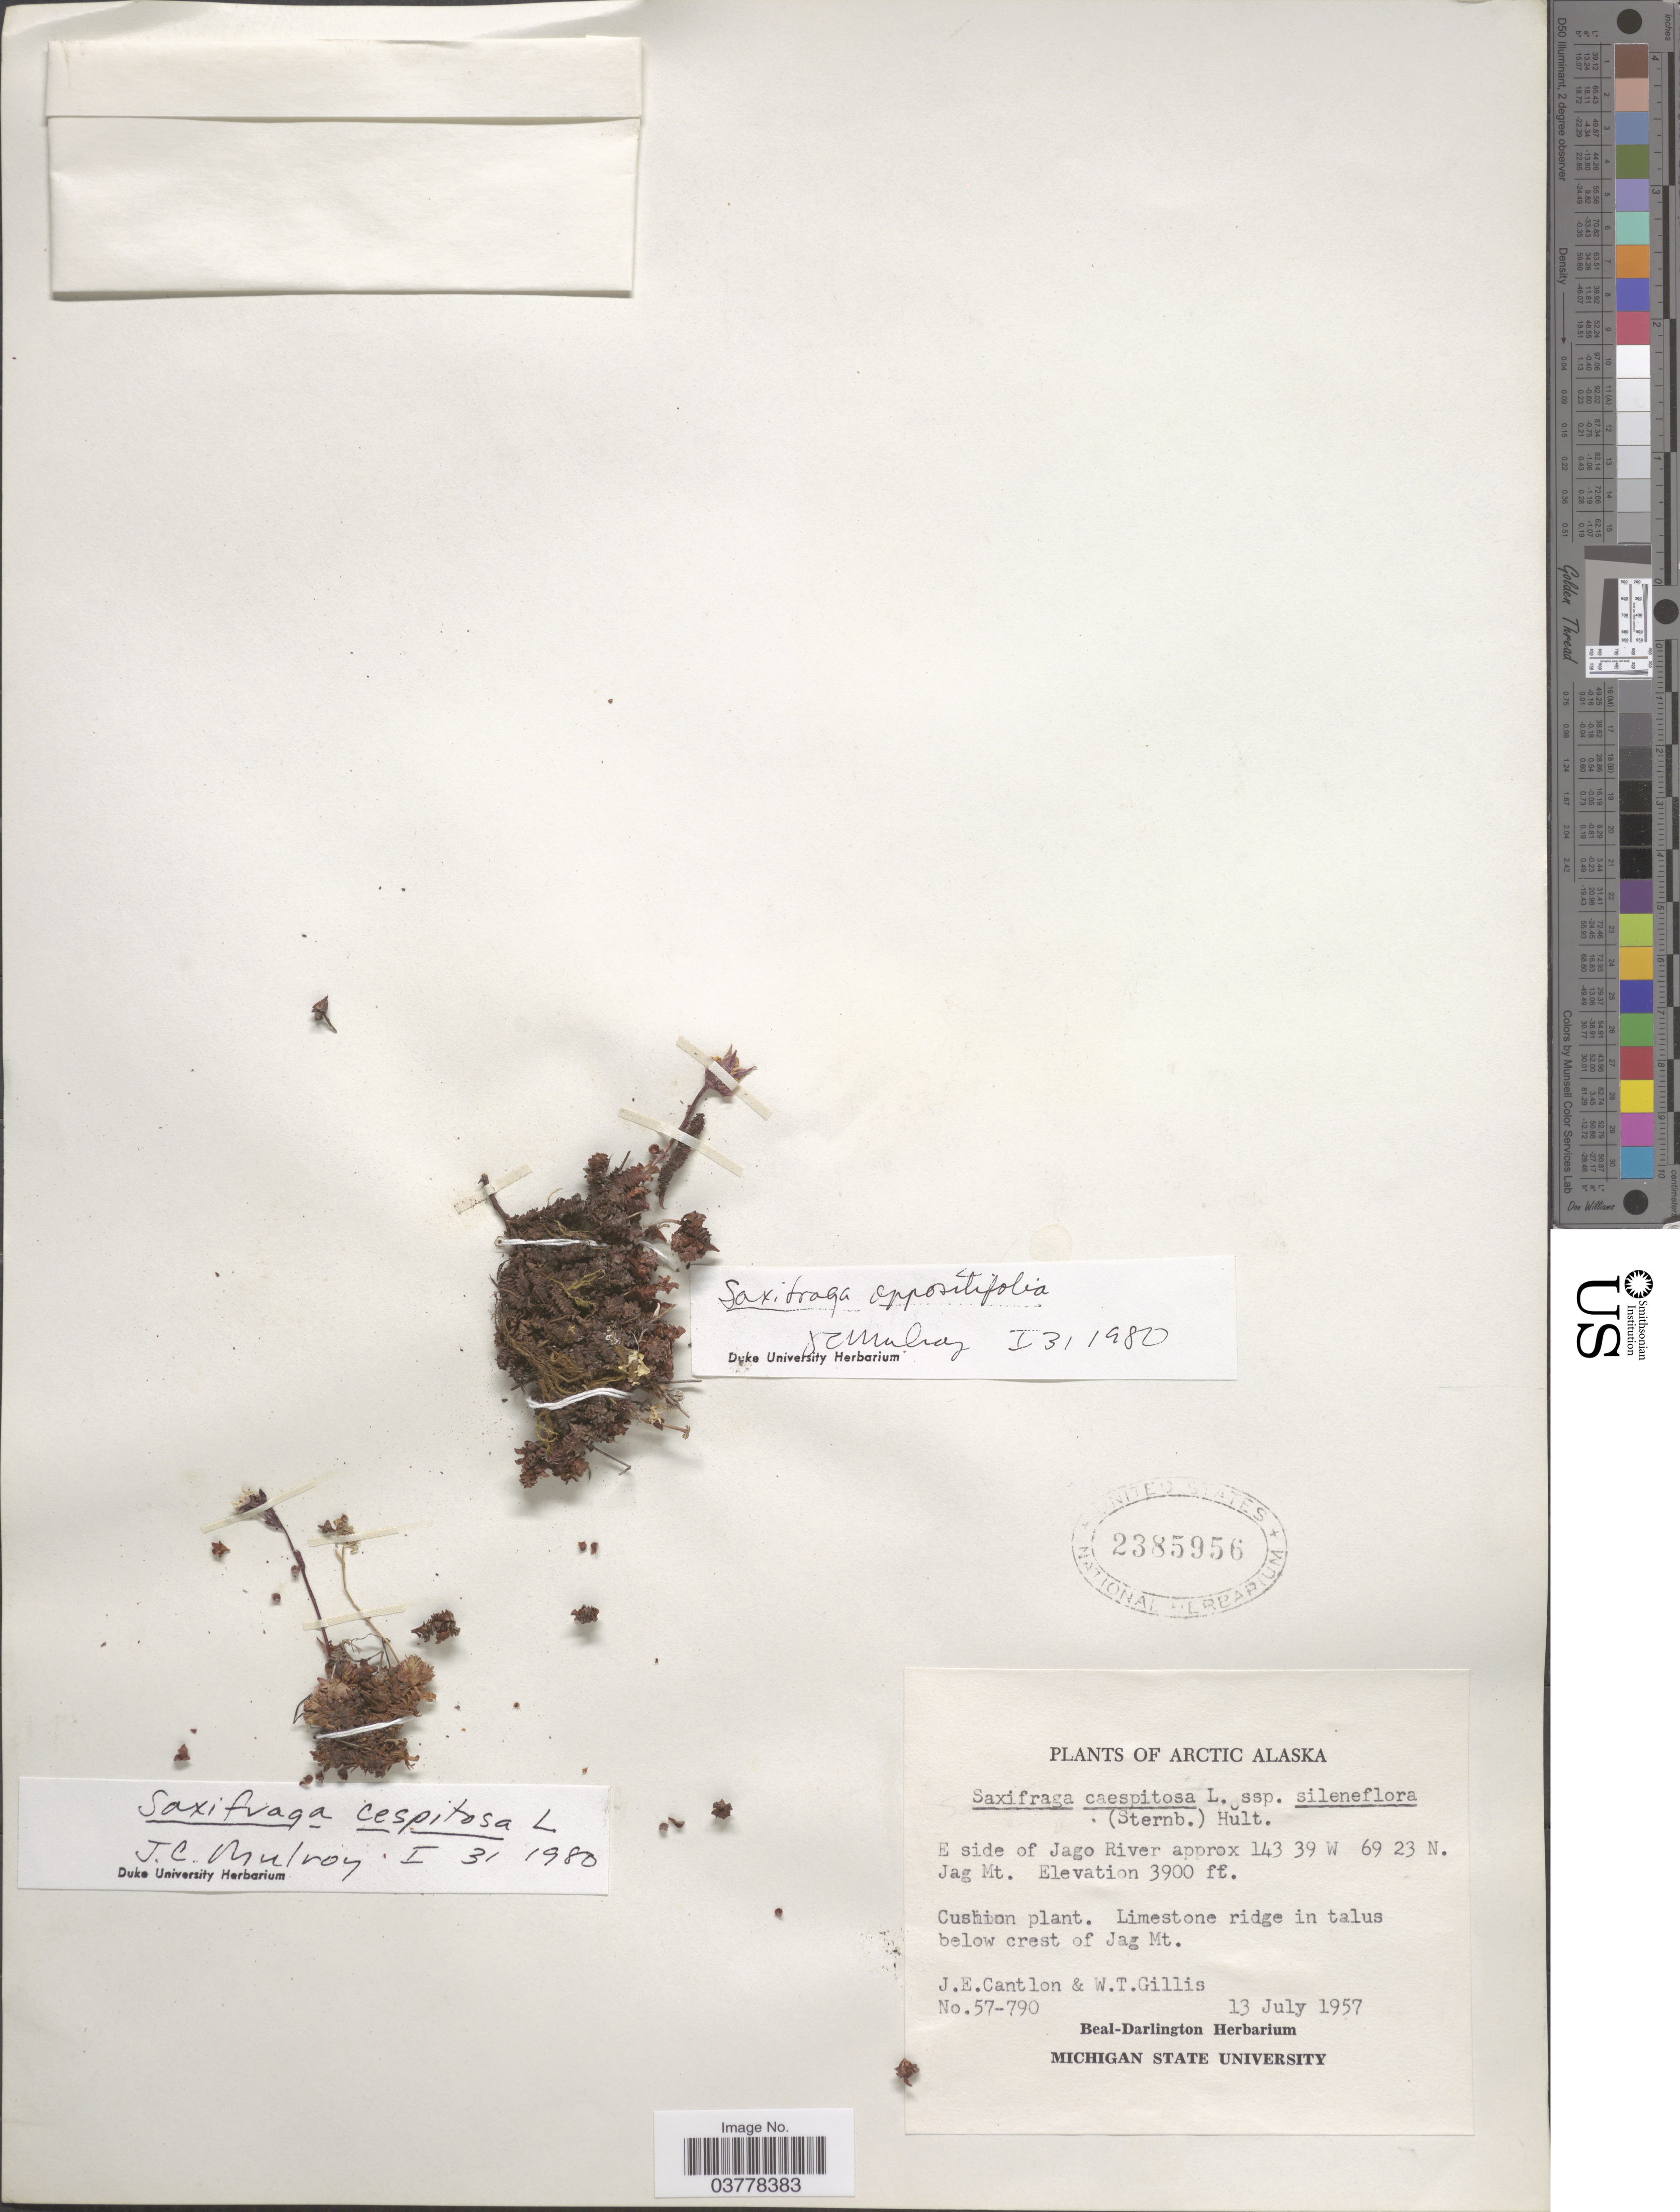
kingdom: Plantae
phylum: Tracheophyta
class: Magnoliopsida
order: Saxifragales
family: Saxifragaceae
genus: Saxifraga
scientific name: Saxifraga caespitosa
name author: L.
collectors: J. Cantlon & W. T. Gillis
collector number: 57-790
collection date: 1957-07-13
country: United States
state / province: Alaska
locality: Arctic Alaska. E side of Jago River. Jag Mt. Below crest of Jag Mt.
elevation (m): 1189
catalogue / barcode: US 2385956